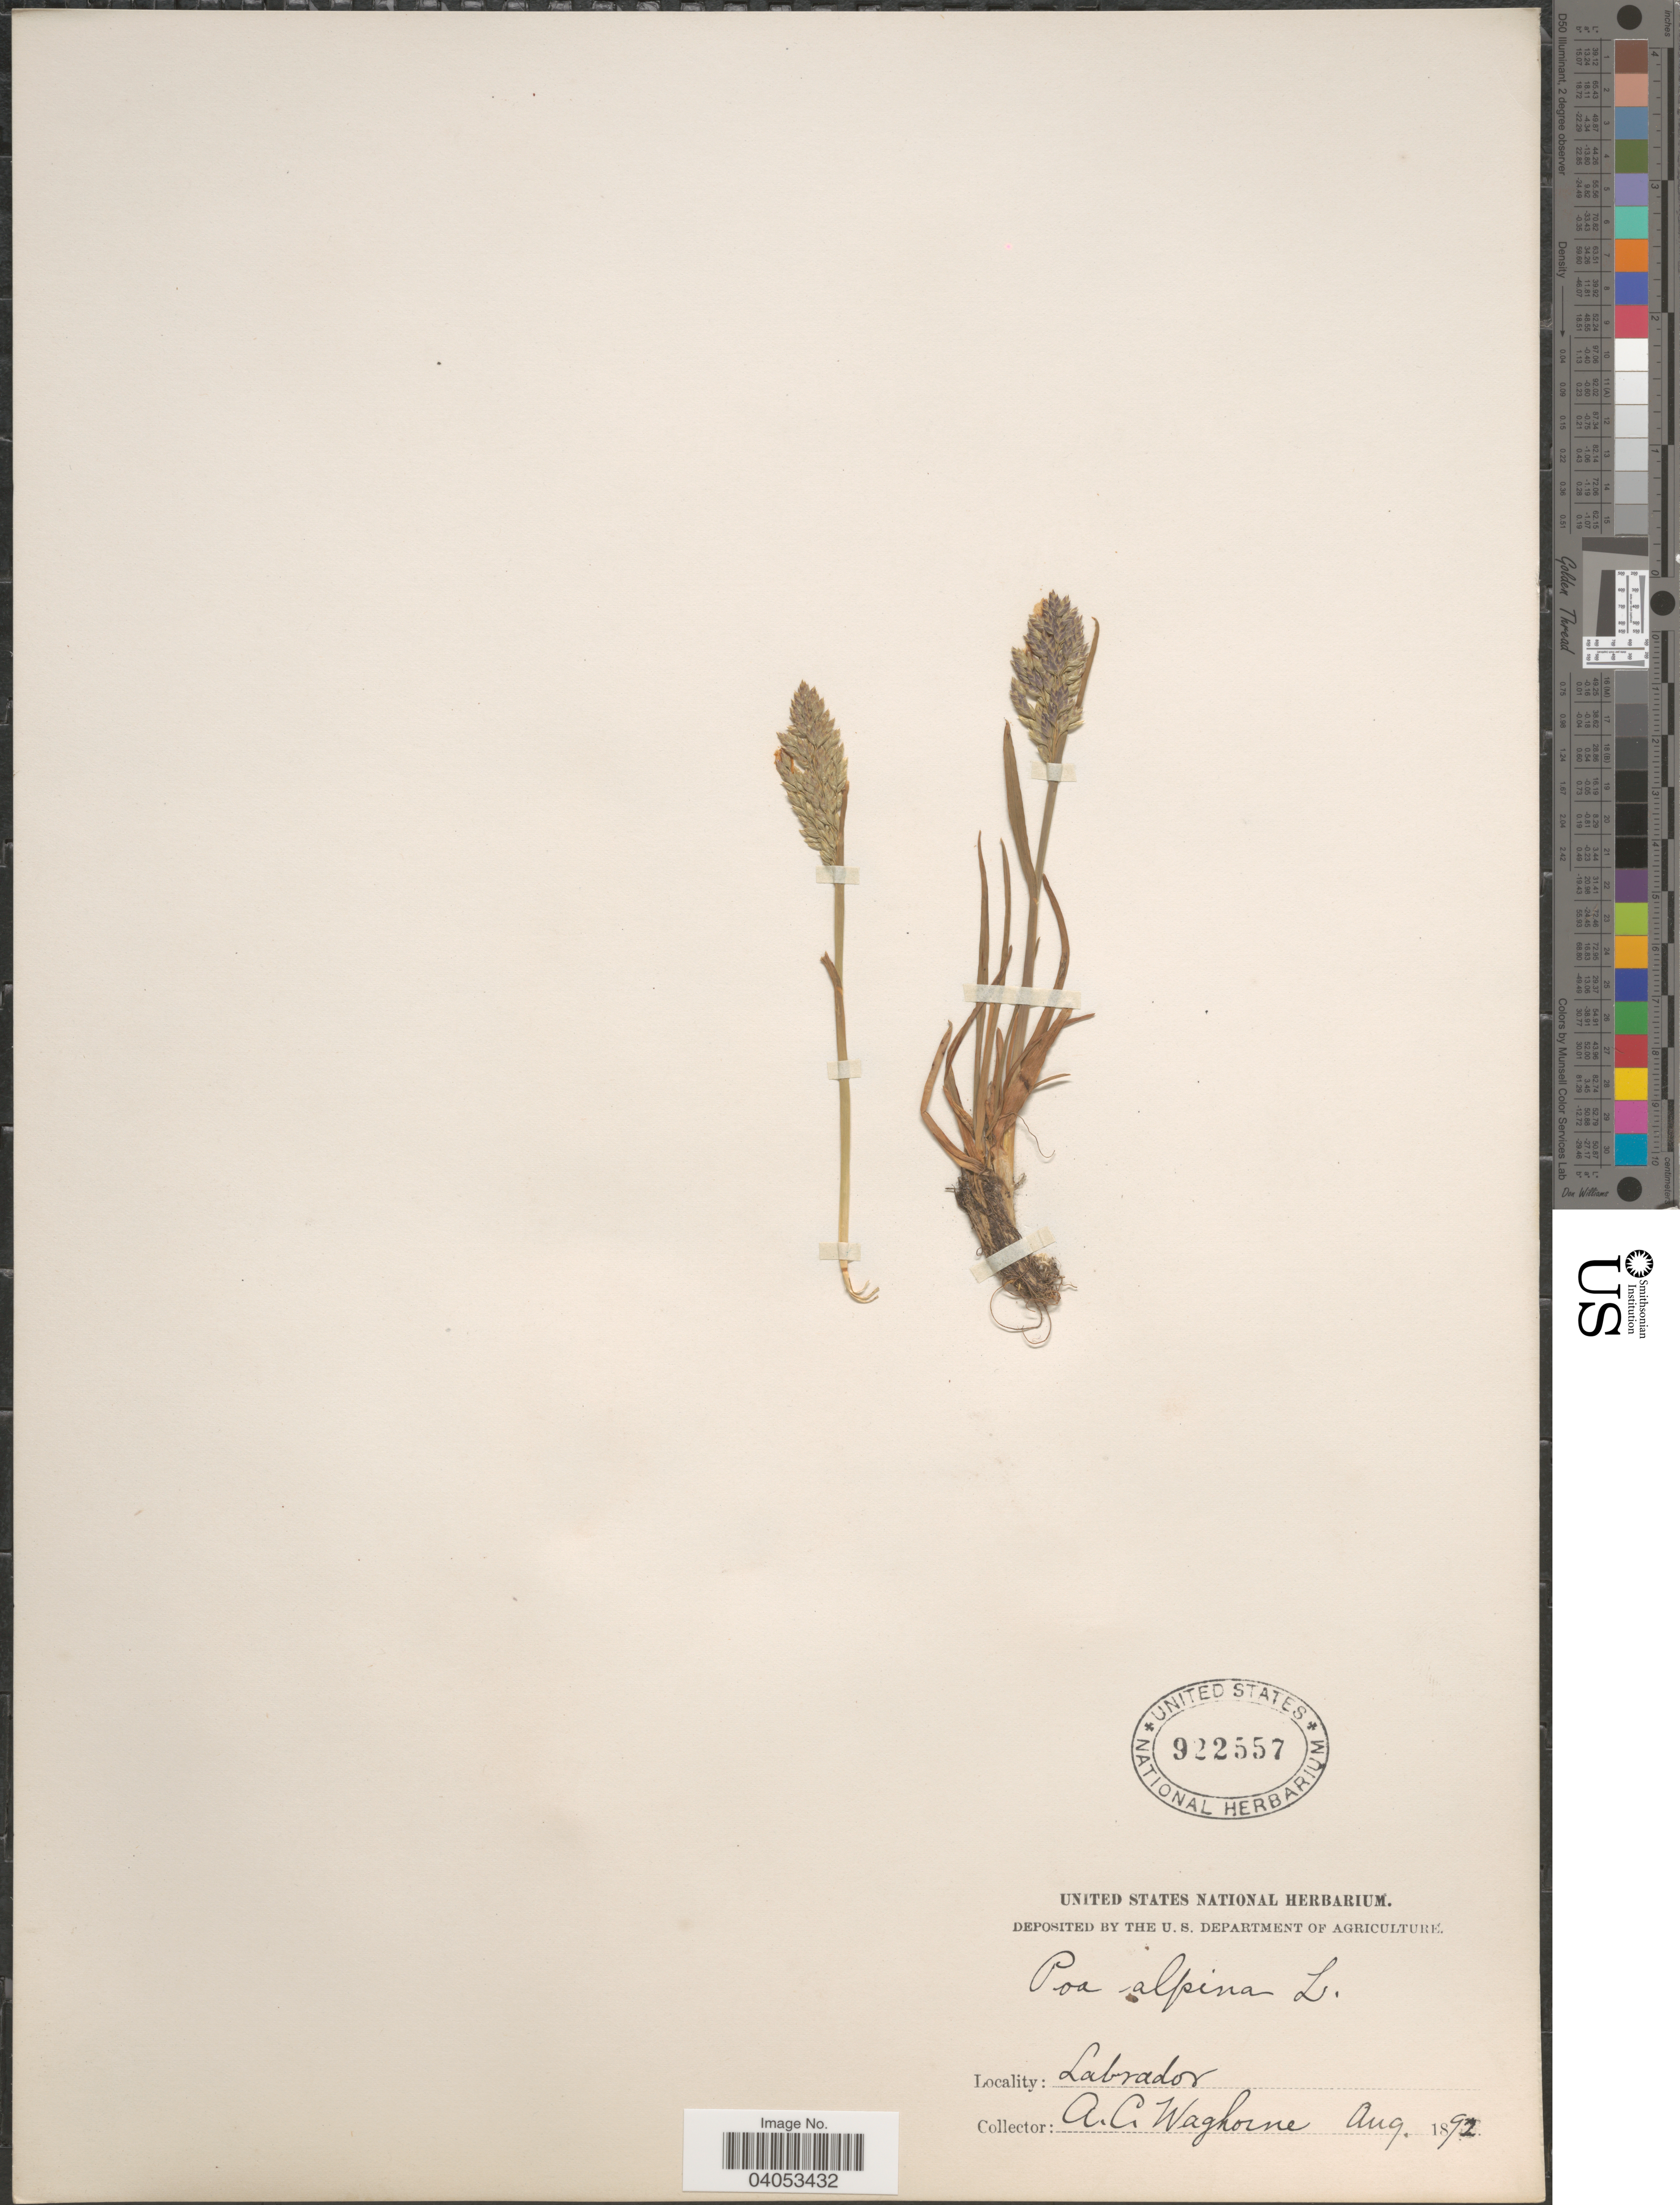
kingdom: Plantae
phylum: Tracheophyta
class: Liliopsida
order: Poales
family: Poaceae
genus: Poa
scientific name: Poa alpina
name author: L.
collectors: A. Waghorne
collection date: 1892-08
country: Canada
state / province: Newfoundland and Labrador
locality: Labrador.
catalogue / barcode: US 922557